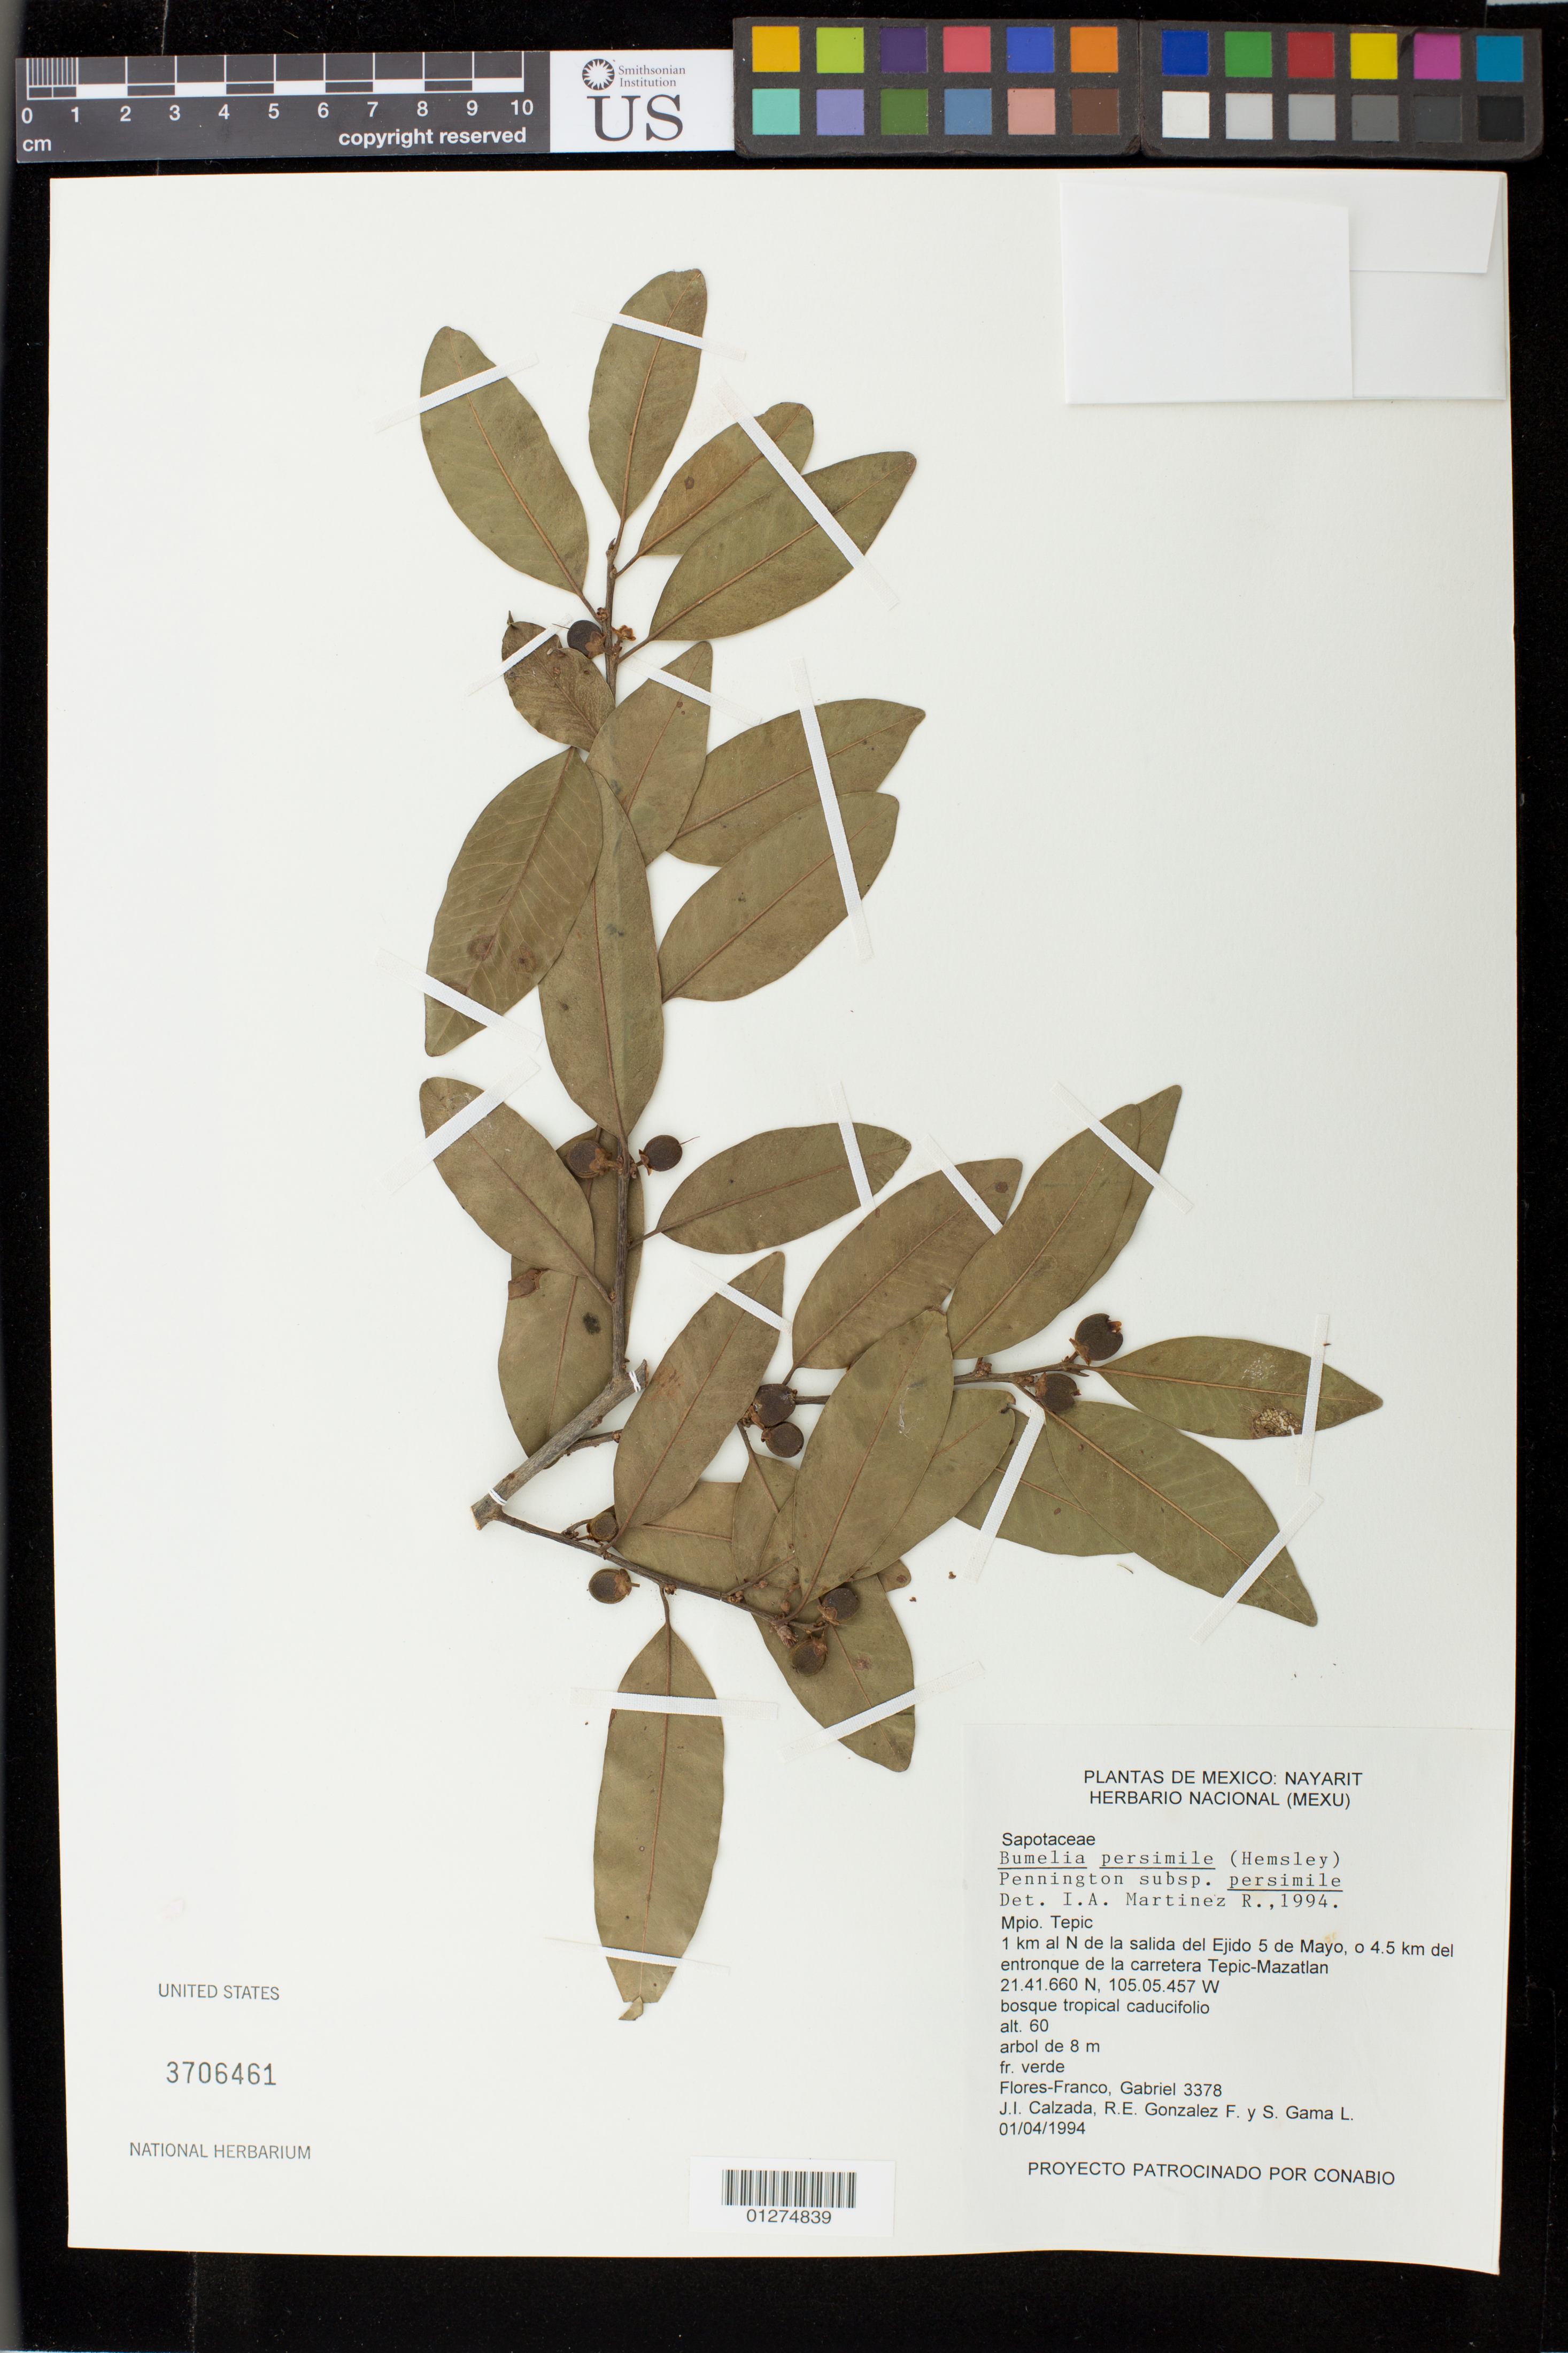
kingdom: Plantae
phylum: Tracheophyta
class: Magnoliopsida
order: Ericales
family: Sapotaceae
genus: Bumelia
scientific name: Bumelia persimilis subsp. persimilis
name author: Hemsl.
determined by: Martinez R., I. A.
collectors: G. Flores F., J. I. Calzada, R. E. Gonzalez F. & S. Gama López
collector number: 3378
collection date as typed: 01/04/1994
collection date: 1994-04-01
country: Mexico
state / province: Nayarit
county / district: Tepic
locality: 1 km al N de la salida del Ejido 5 de Mayo, o 4.5 km del entronque de la carretera Tepic-Mazatlan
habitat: bosque tropical caducifolio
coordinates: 21.41.660 N, 105.05.457 W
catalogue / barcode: US 3706461